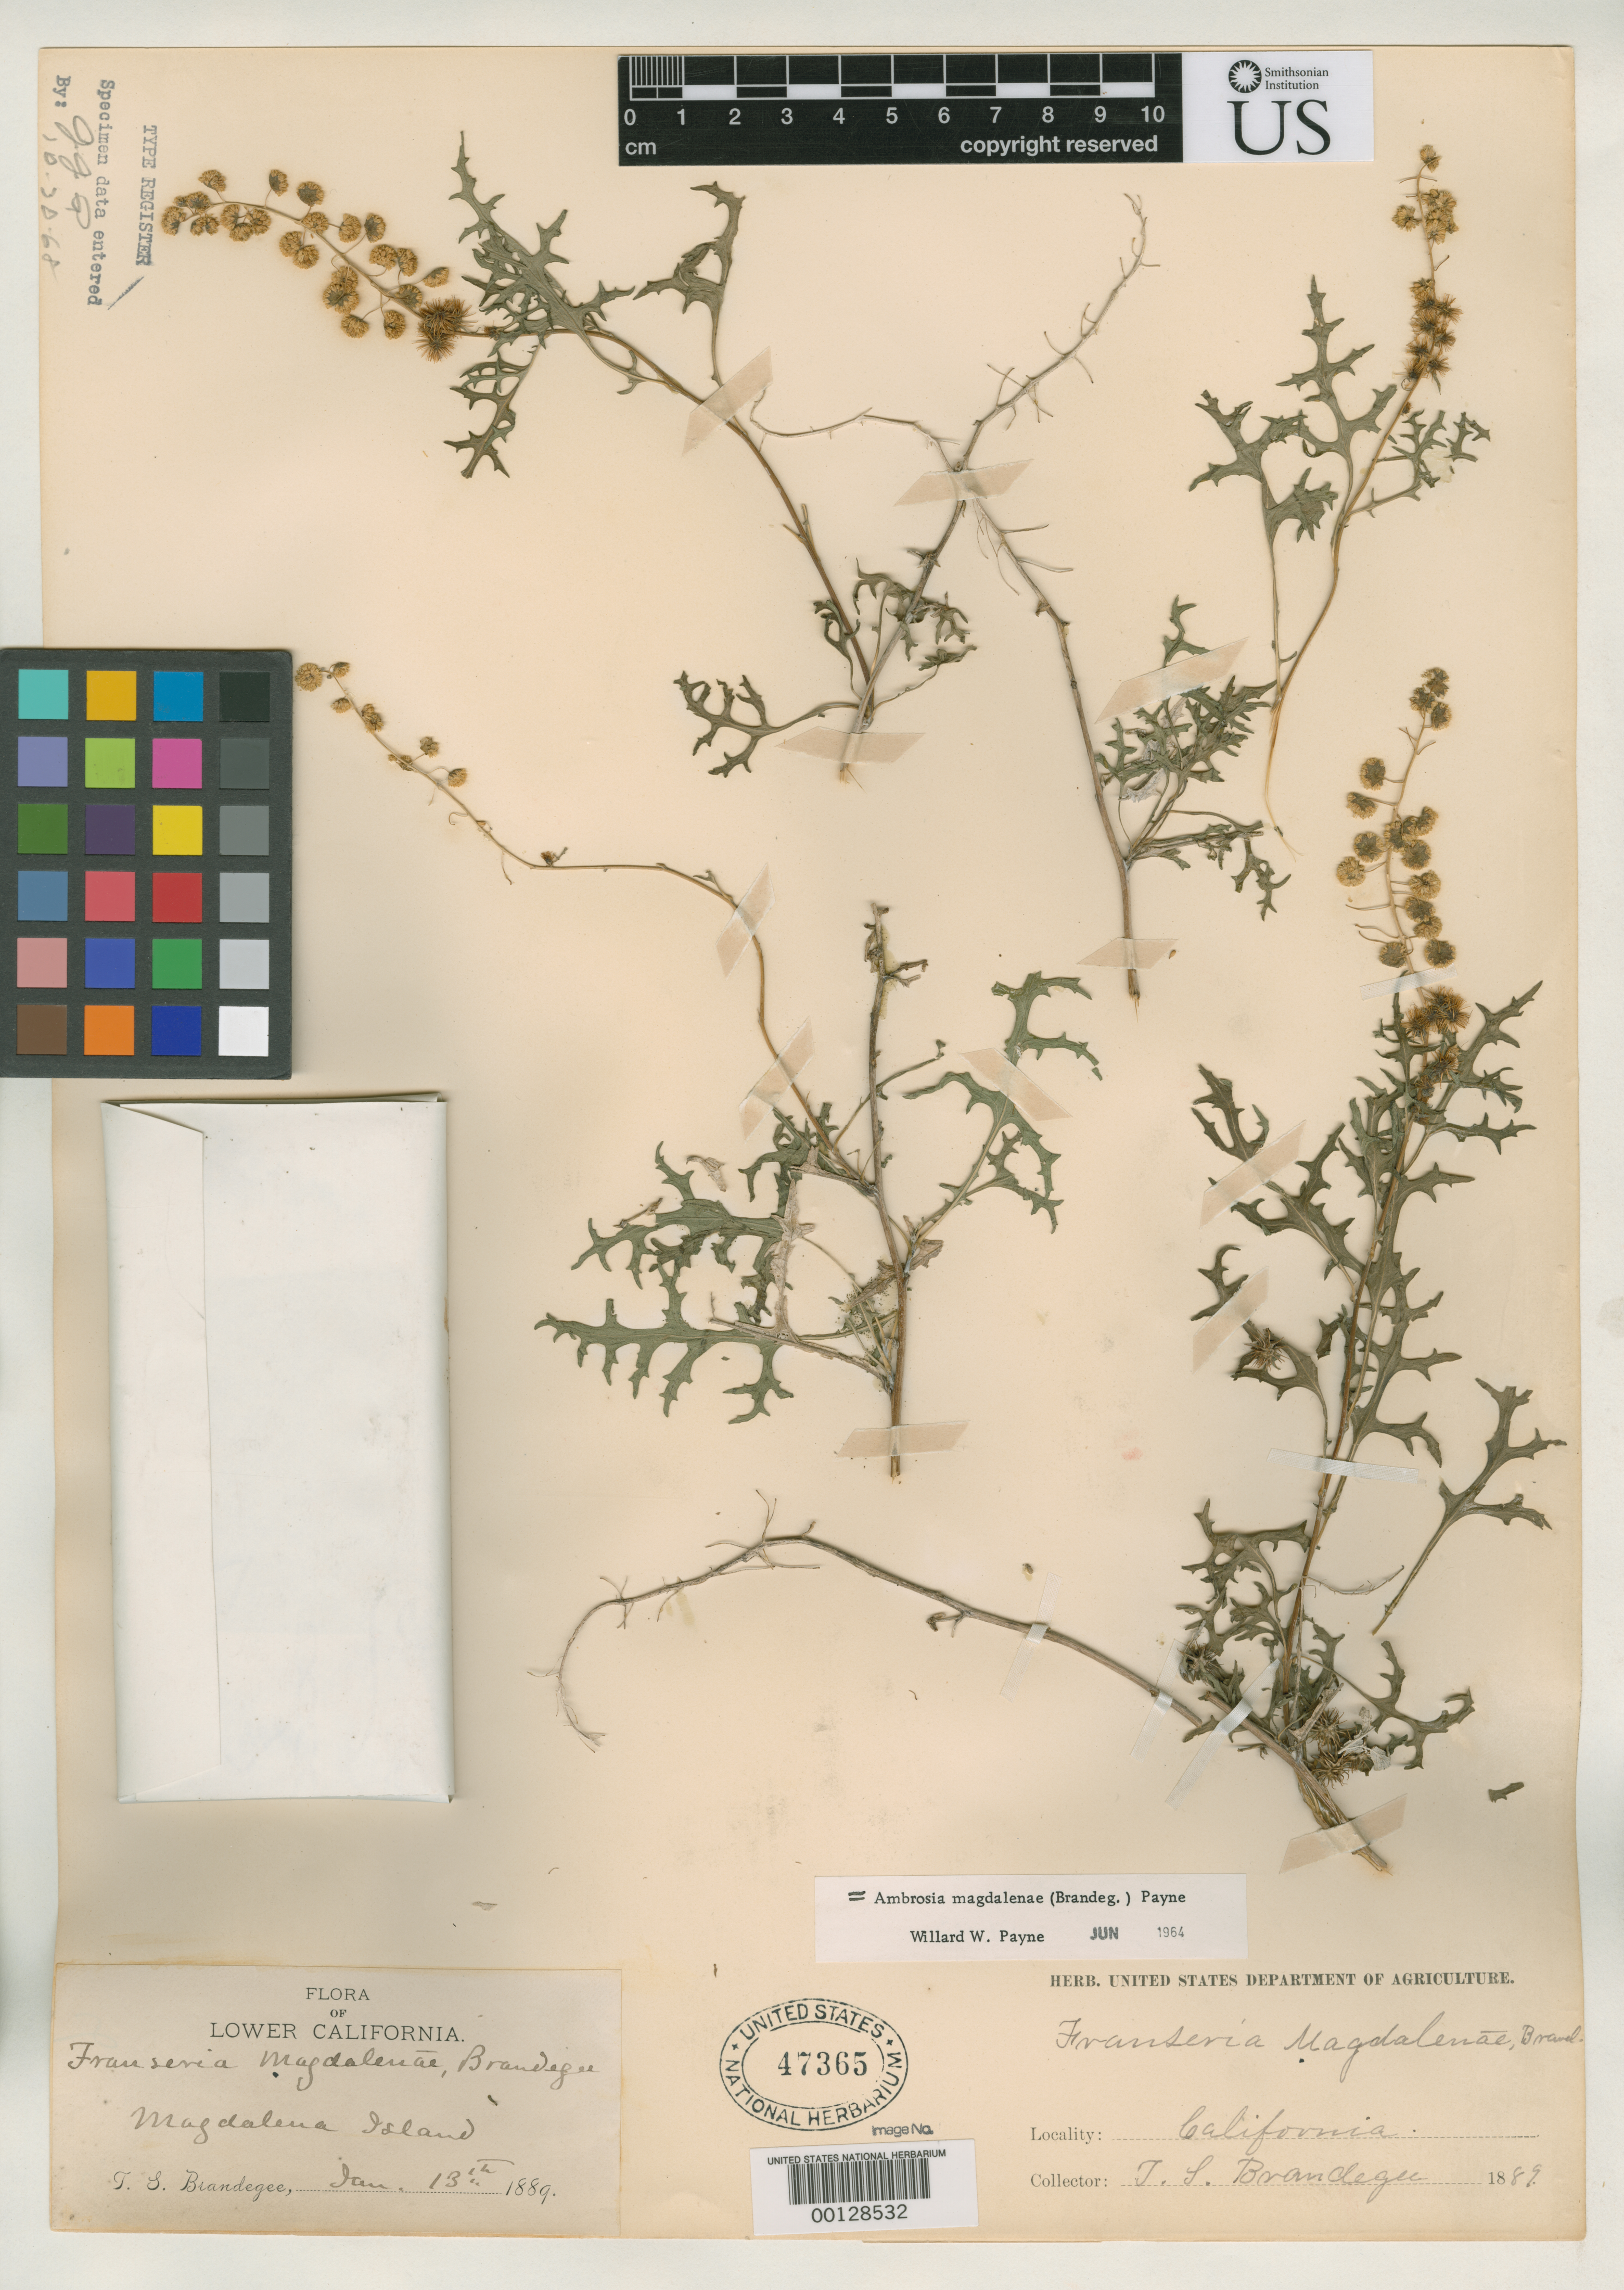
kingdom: Plantae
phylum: Tracheophyta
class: Magnoliopsida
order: Asterales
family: Asteraceae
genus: Franseria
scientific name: Franseria magdalenae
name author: Brandegee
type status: Type Collection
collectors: T. S. Brandegee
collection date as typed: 13 Jan 1889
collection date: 1889-01-13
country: Mexico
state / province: Nayarit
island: Magdalena Island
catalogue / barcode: US 47365